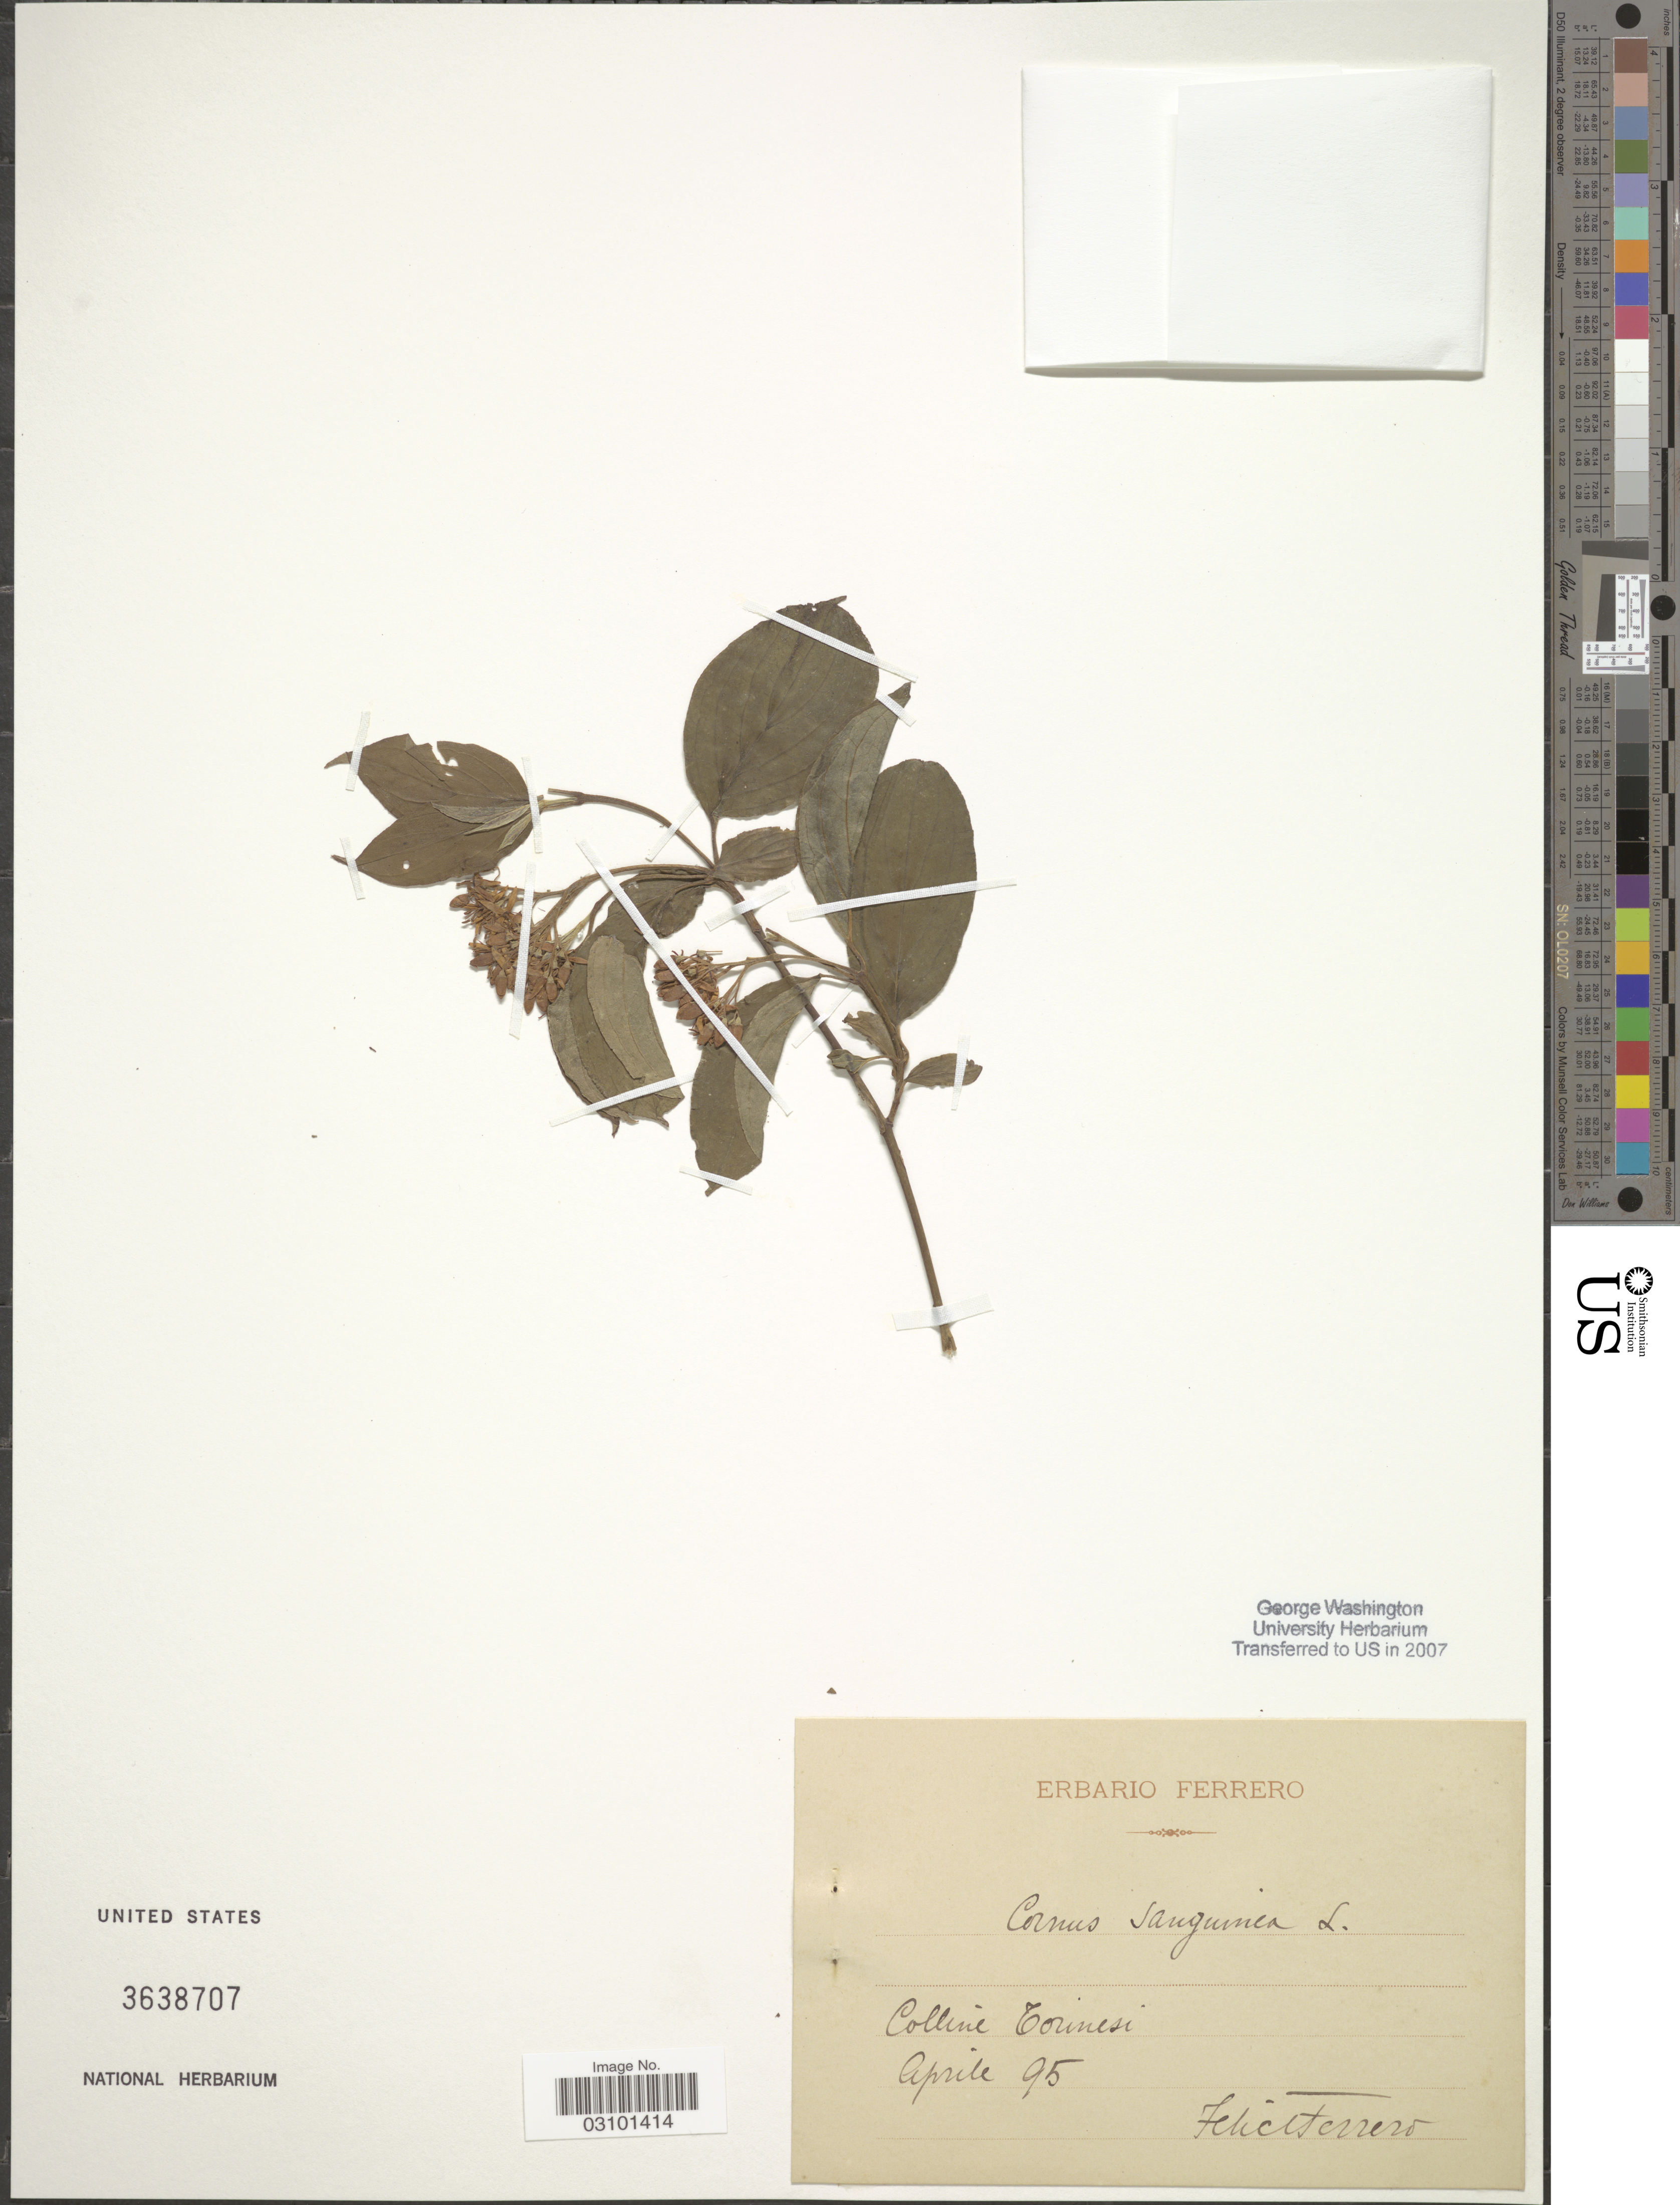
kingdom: Plantae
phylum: Tracheophyta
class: Magnoliopsida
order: Cornales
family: Cornaceae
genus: Cornus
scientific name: Cornus sanguinea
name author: L.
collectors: F. Ferrero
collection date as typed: Transcribed d/m/y: /4/95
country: Italy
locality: Collina Torinese.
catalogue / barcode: US 3638707